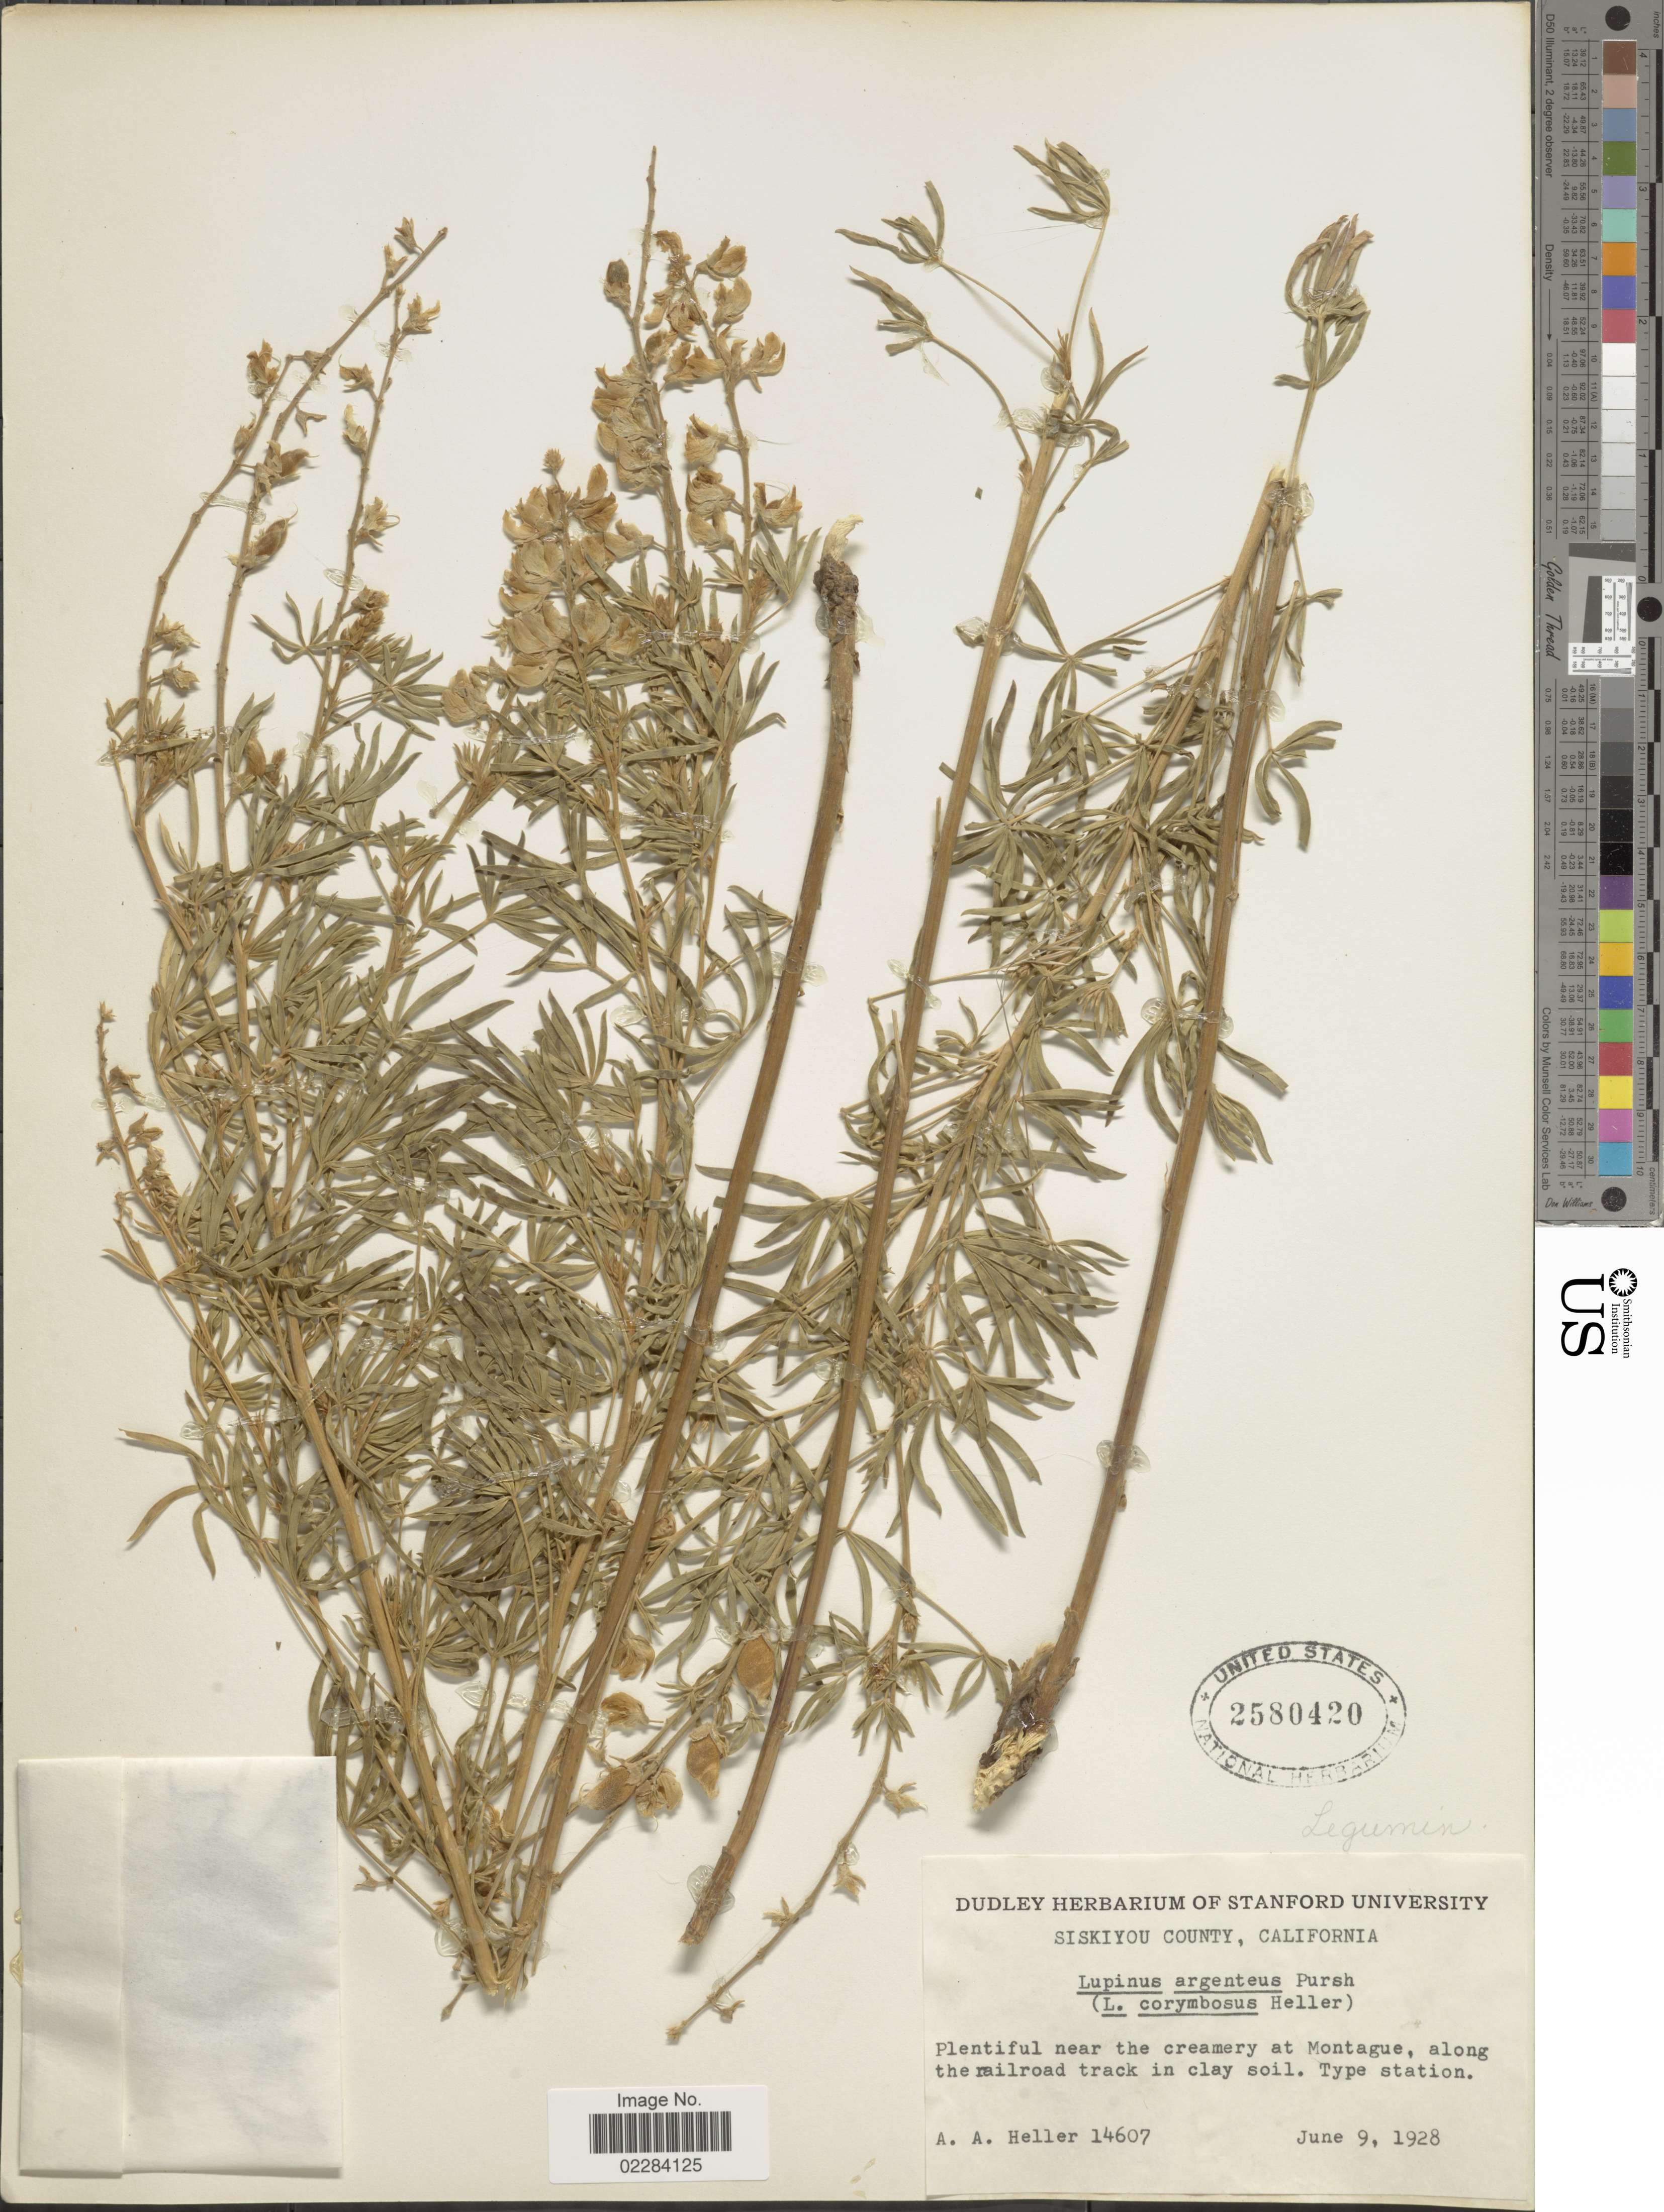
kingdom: Plantae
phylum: Tracheophyta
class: Magnoliopsida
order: Fabales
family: Fabaceae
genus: Lupinus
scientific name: Lupinus argenteus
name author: Pursh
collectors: A. A. Heller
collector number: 14607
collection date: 1928-06-09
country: United States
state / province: California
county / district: Siskiyou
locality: Siskiyou County. Plentiful near the creamery at Montague, along the railroad track in clay soil. Type station.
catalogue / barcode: US 2580420